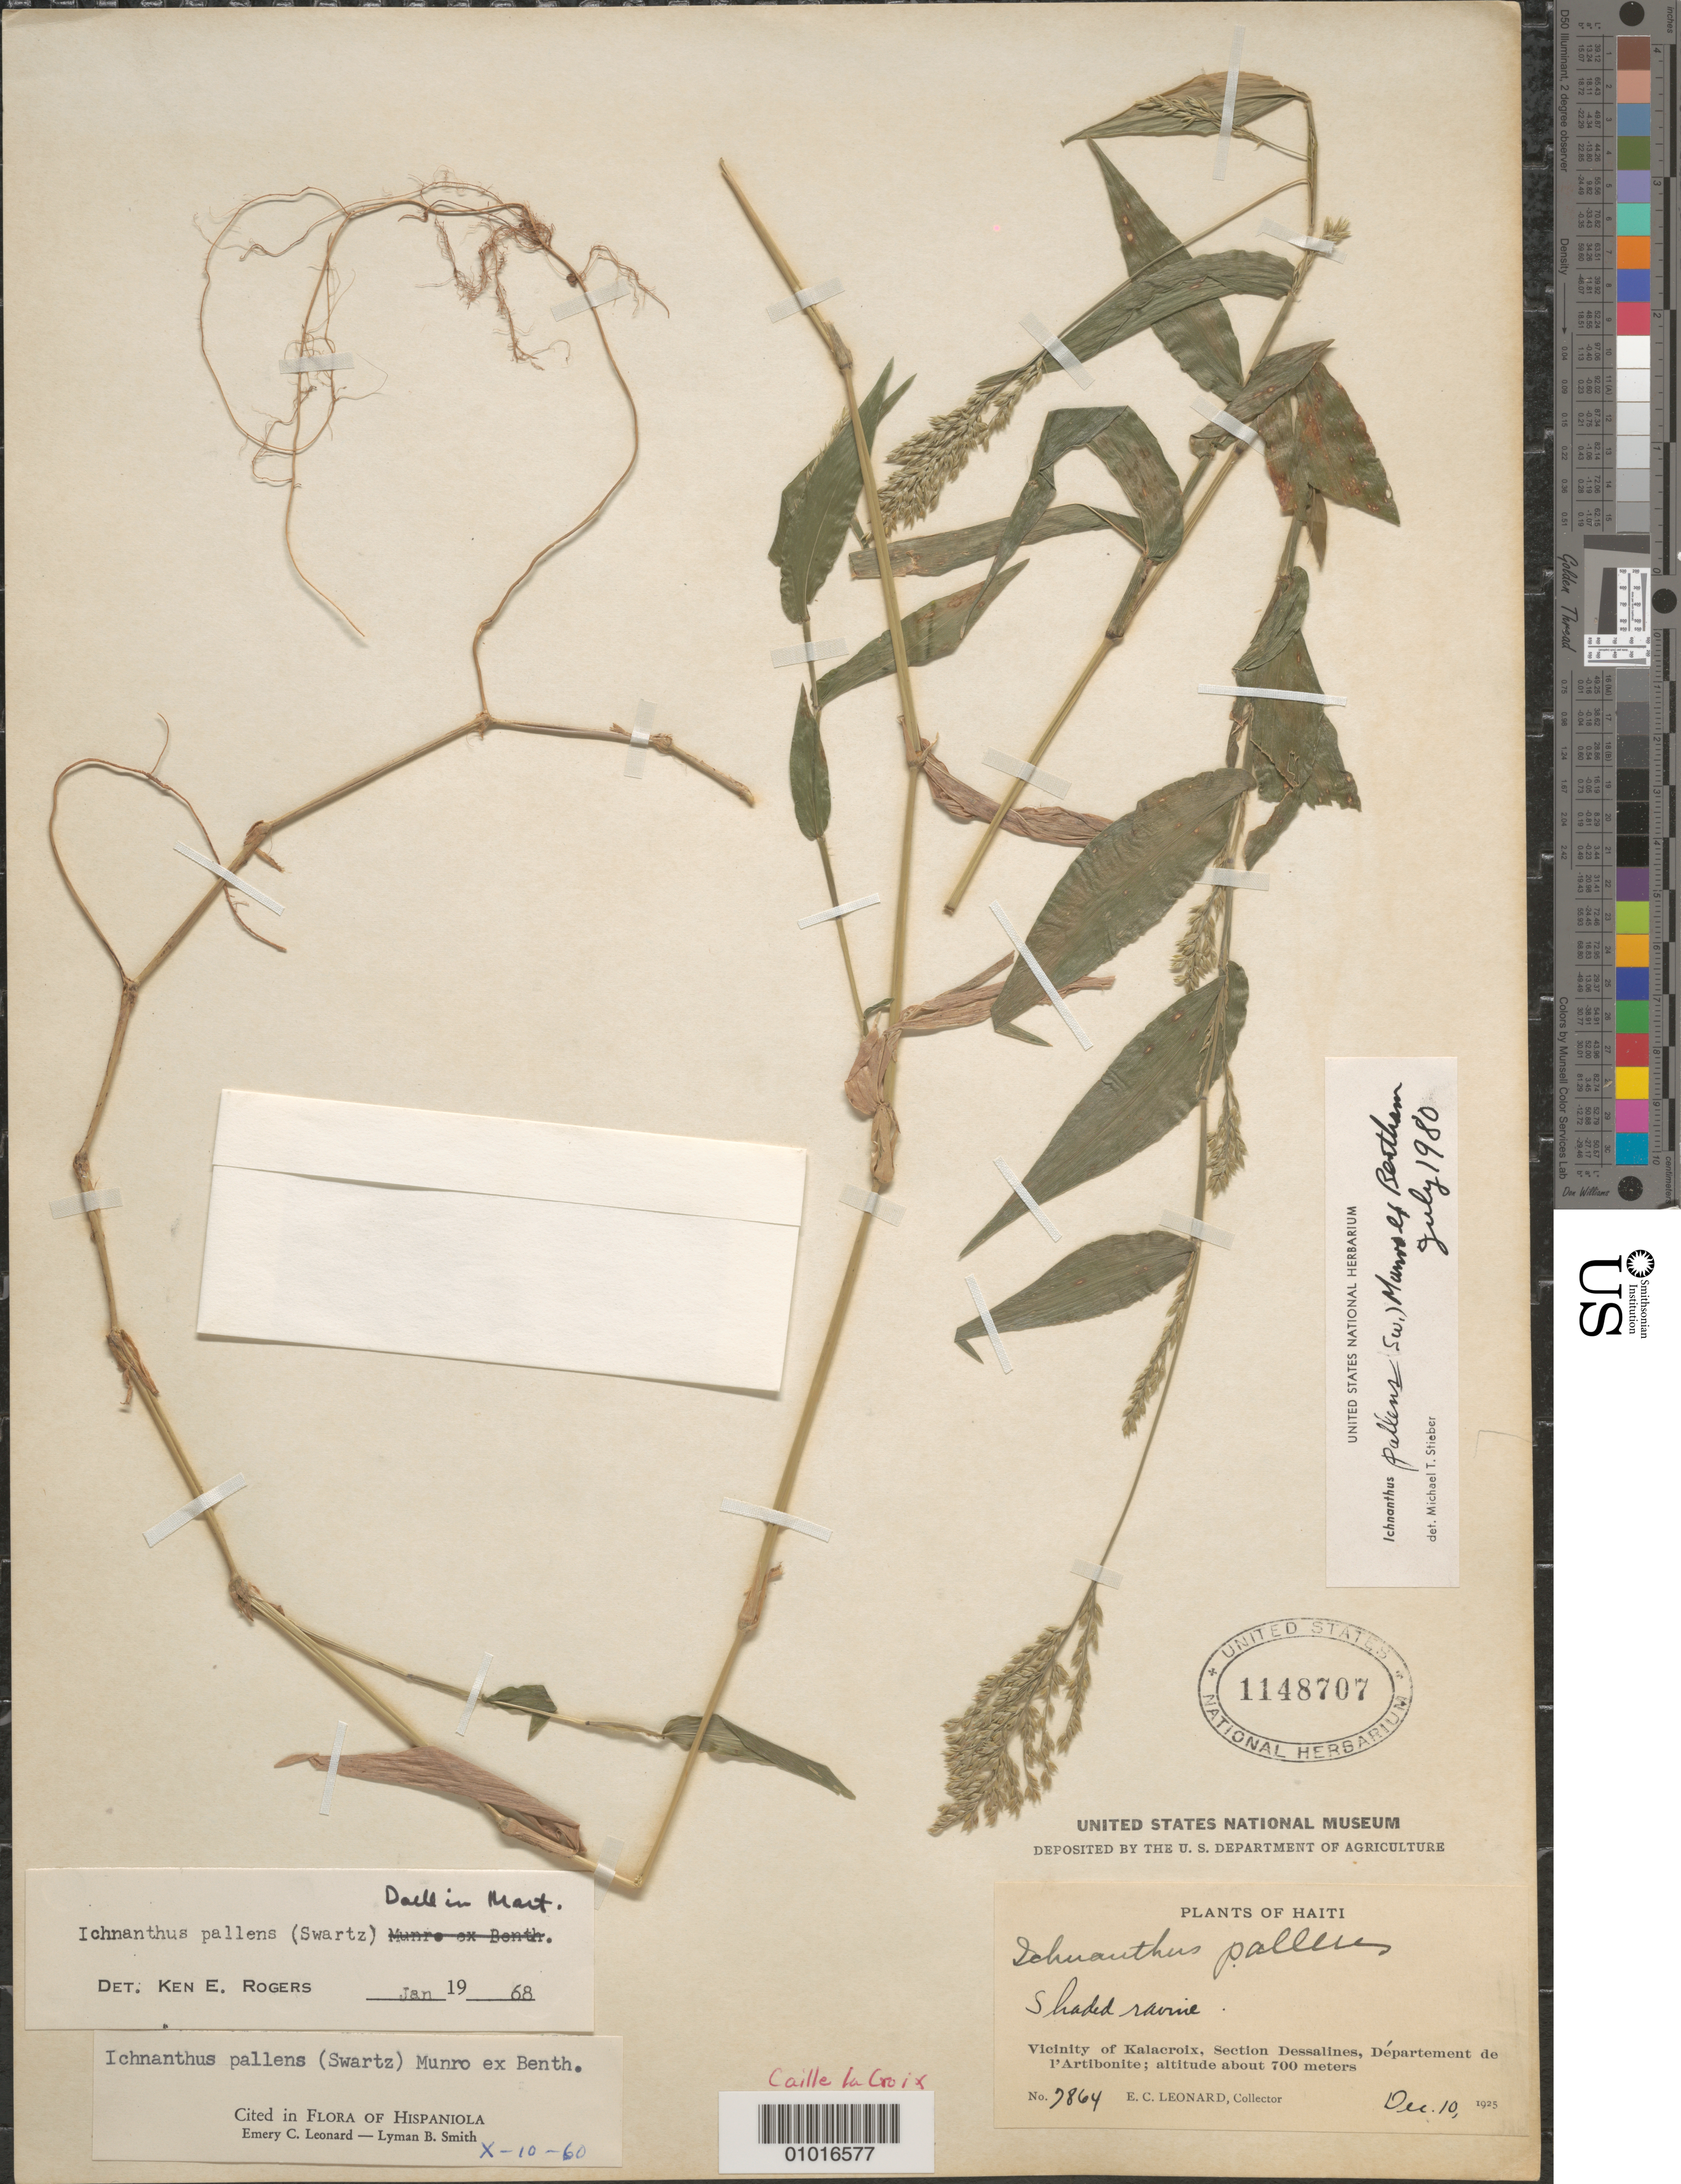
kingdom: Plantae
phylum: Tracheophyta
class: Liliopsida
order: Poales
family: Poaceae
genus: Ichnanthus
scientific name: Ichnanthus pallens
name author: (Sw.) Munro ex Benth.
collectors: E. C. Leonard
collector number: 7864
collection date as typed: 10 Dec 1925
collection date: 1925-12-10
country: Haiti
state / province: Artibonite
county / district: Dessalines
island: Hispaniola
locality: Vicinity of Caille la Croix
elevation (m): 700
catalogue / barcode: US 1148707